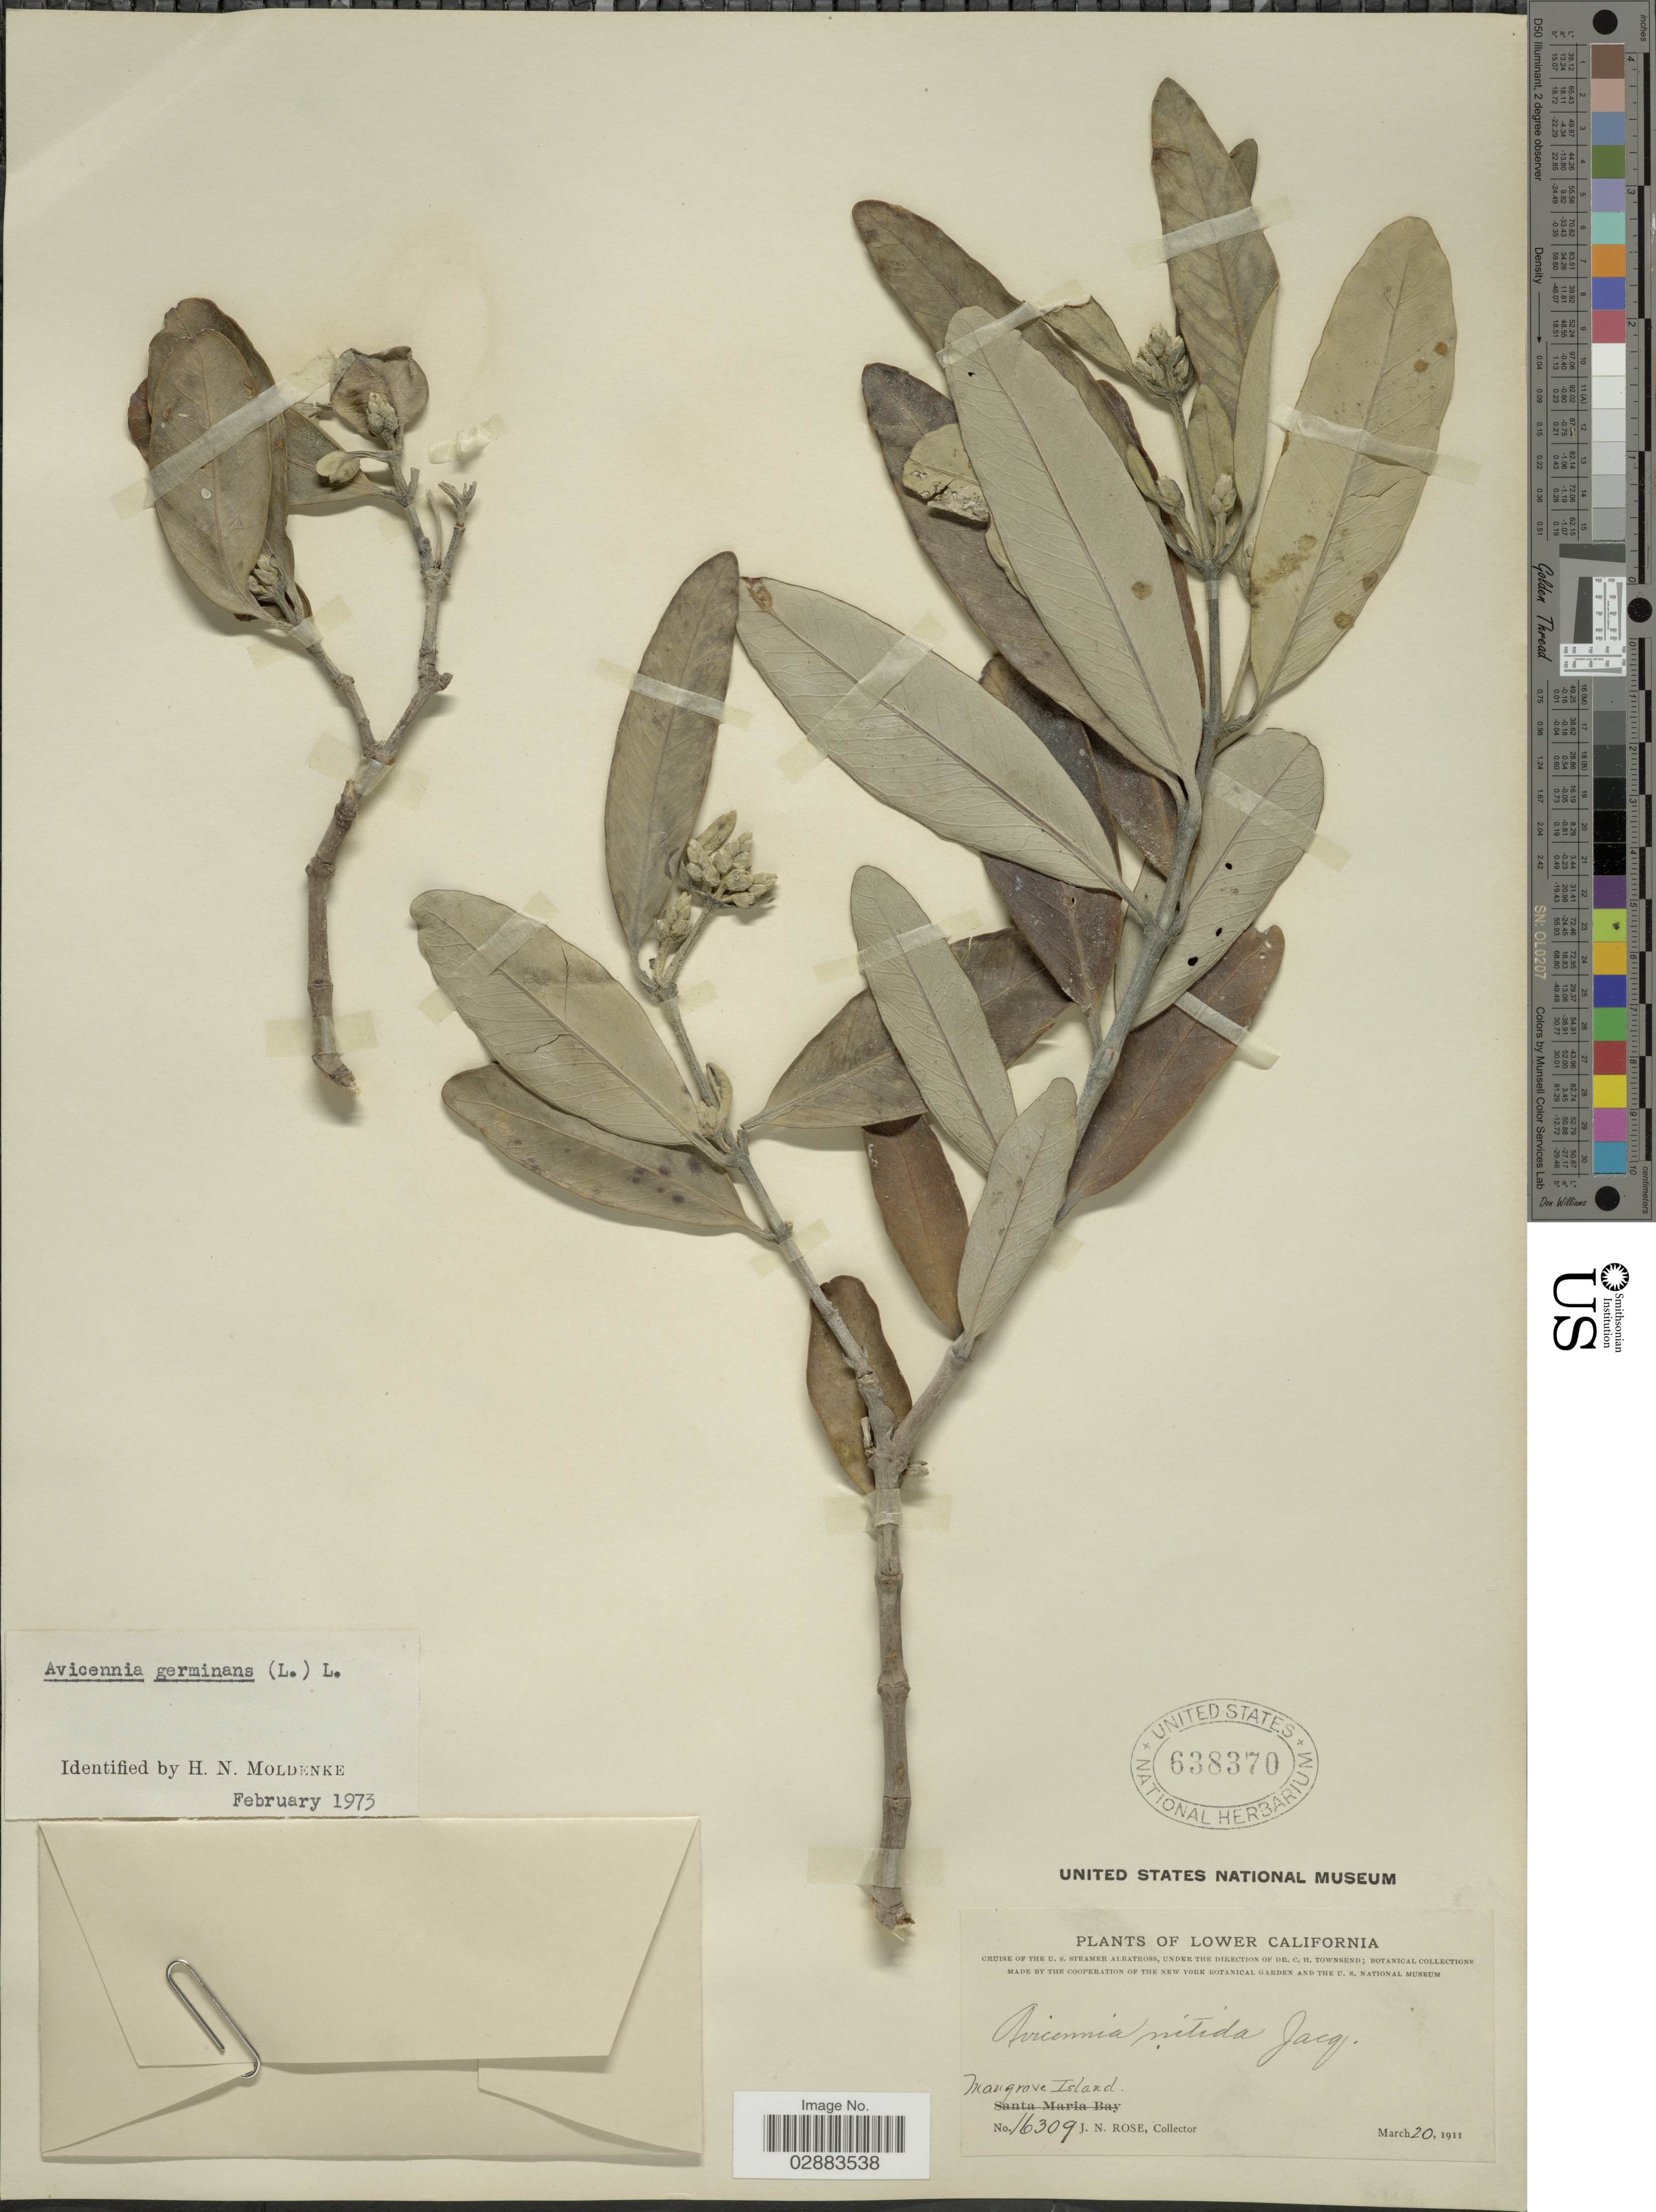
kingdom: Plantae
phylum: Tracheophyta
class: Magnoliopsida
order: Lamiales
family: Acanthaceae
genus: Avicennia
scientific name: Avicennia germinans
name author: (L.) L.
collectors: J. N. Rose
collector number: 16309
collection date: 1911-03-20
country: Mexico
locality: Lower California. Mangrove Island.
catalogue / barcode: US 638370